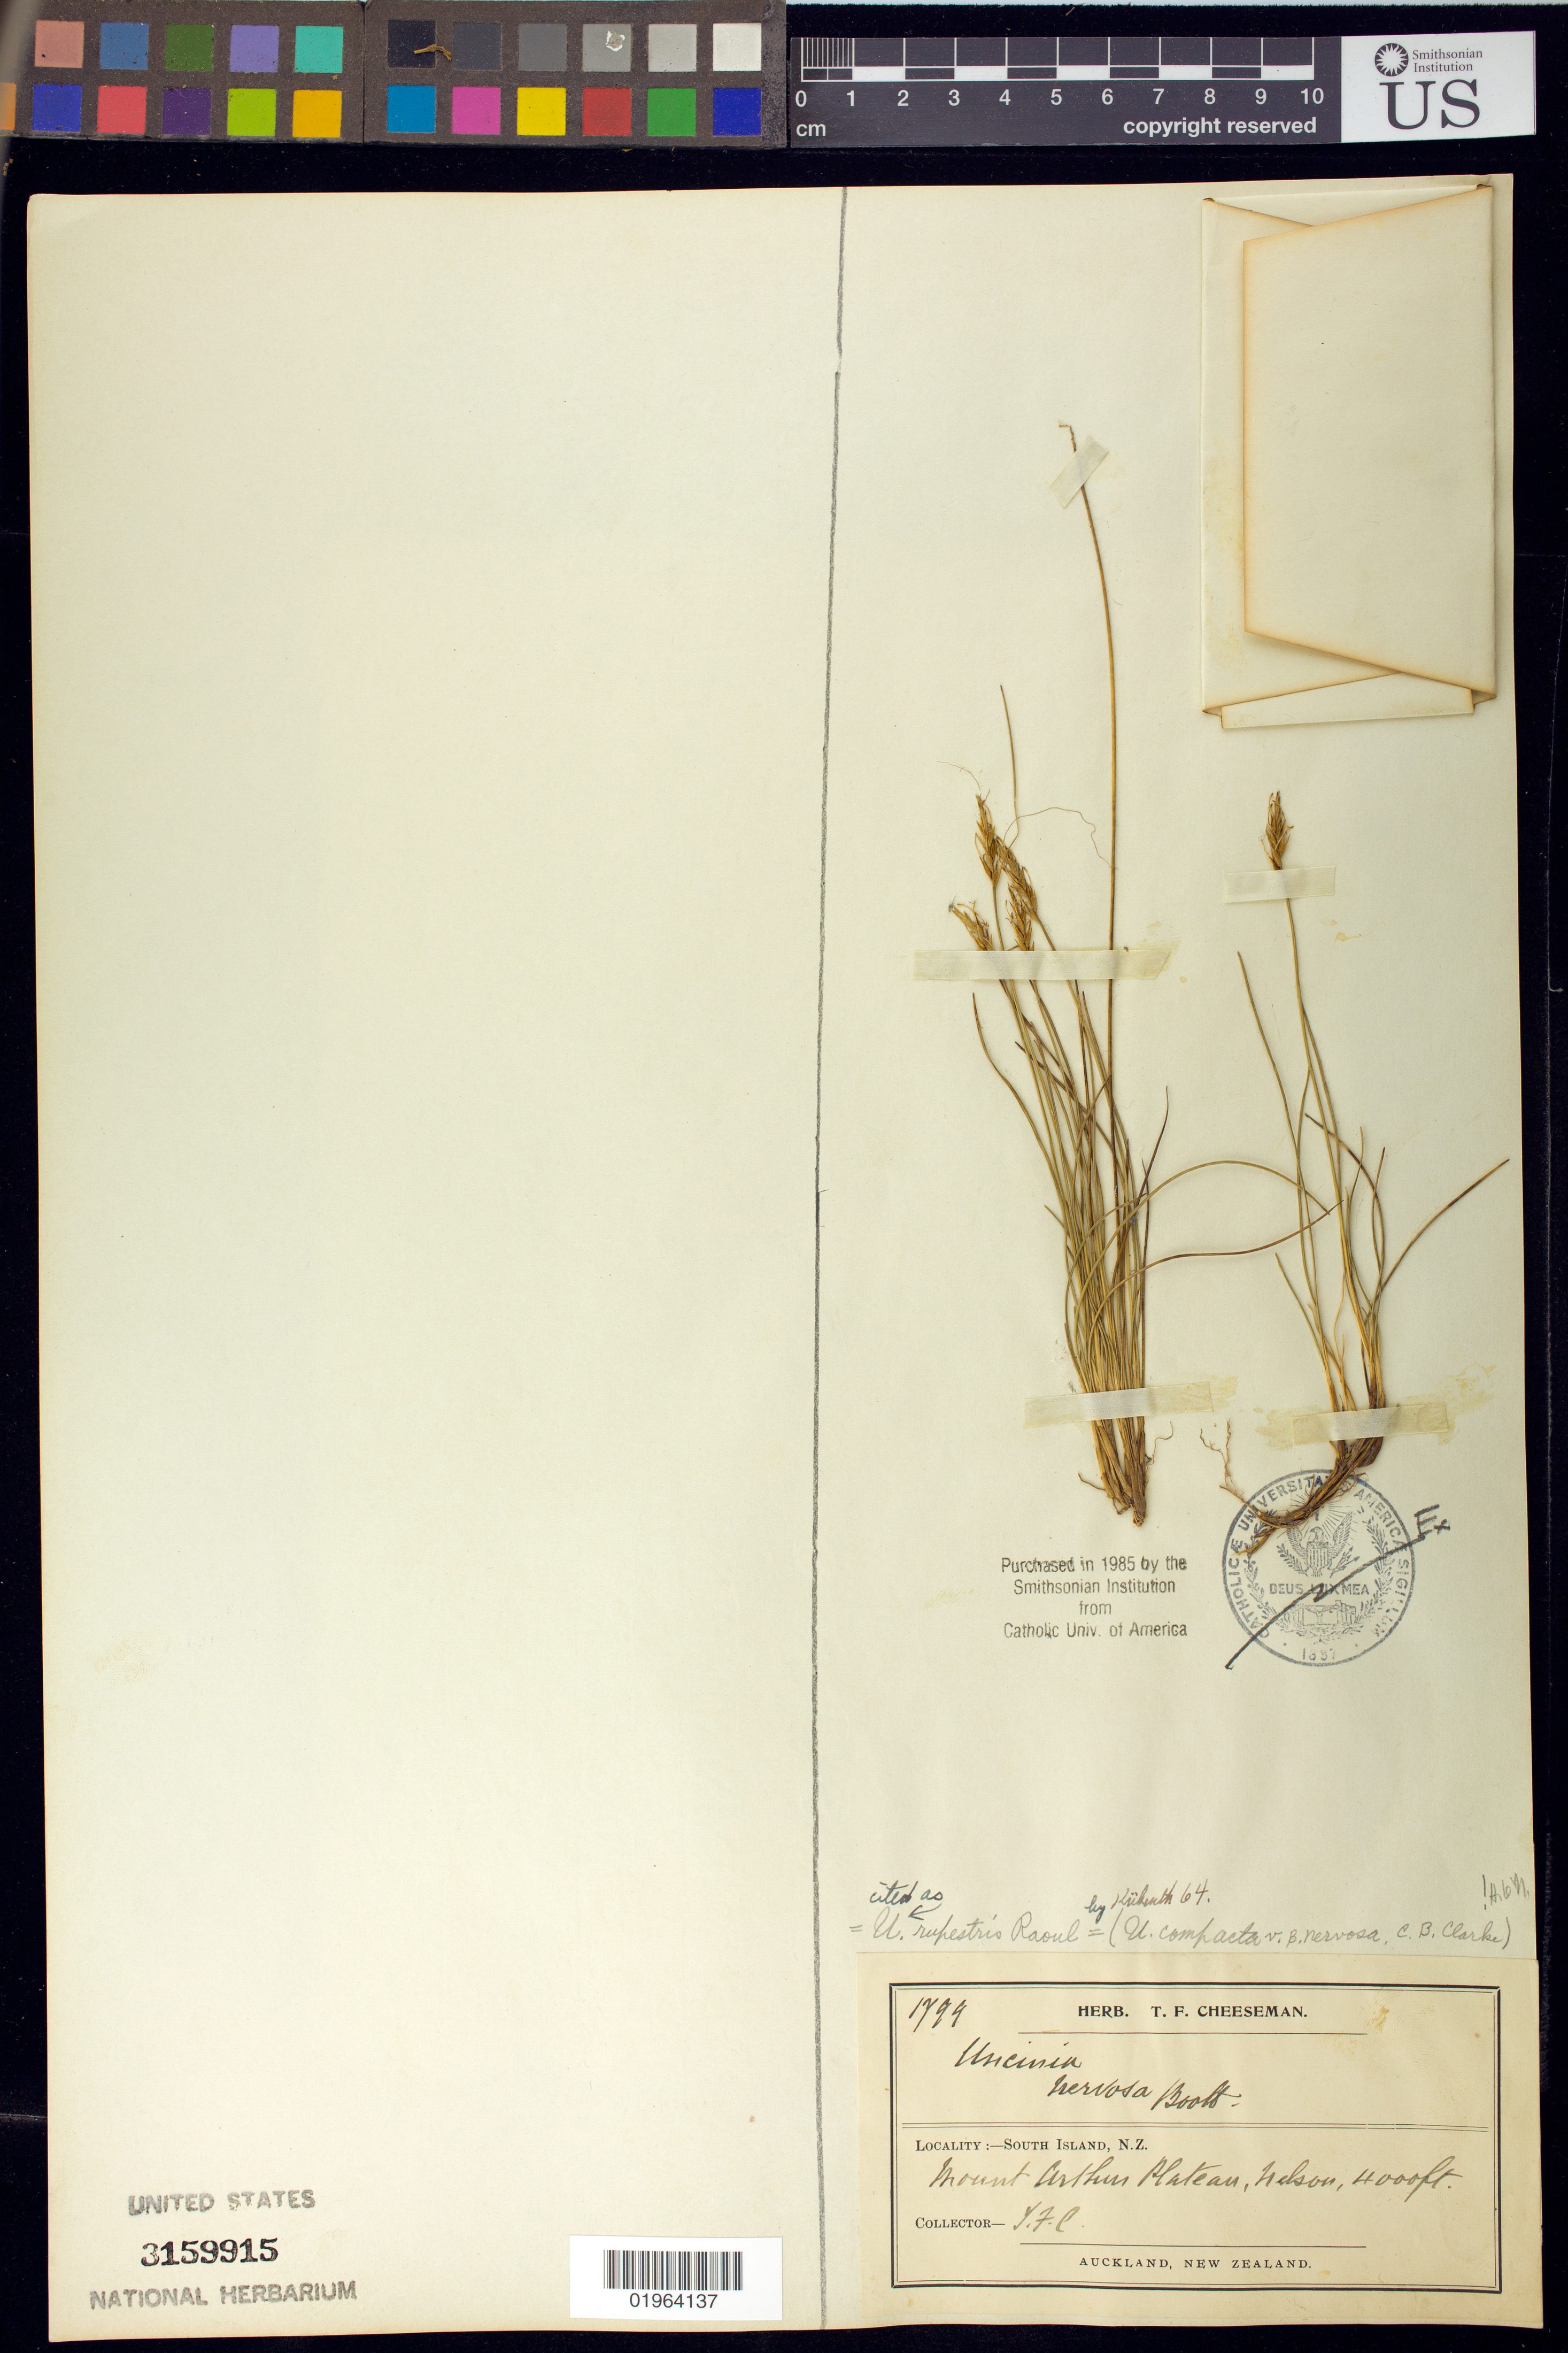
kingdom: Plantae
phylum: Tracheophyta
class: Liliopsida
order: Poales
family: Cyperaceae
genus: Carex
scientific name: Carex cheesemanniana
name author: (Boeckeler) K.A. Ford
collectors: T. F. Cheeseman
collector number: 1799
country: New Zealand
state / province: Nelson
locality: South Island, Mount Arthur Plateau, Nelson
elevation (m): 1219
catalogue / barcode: US 3159915